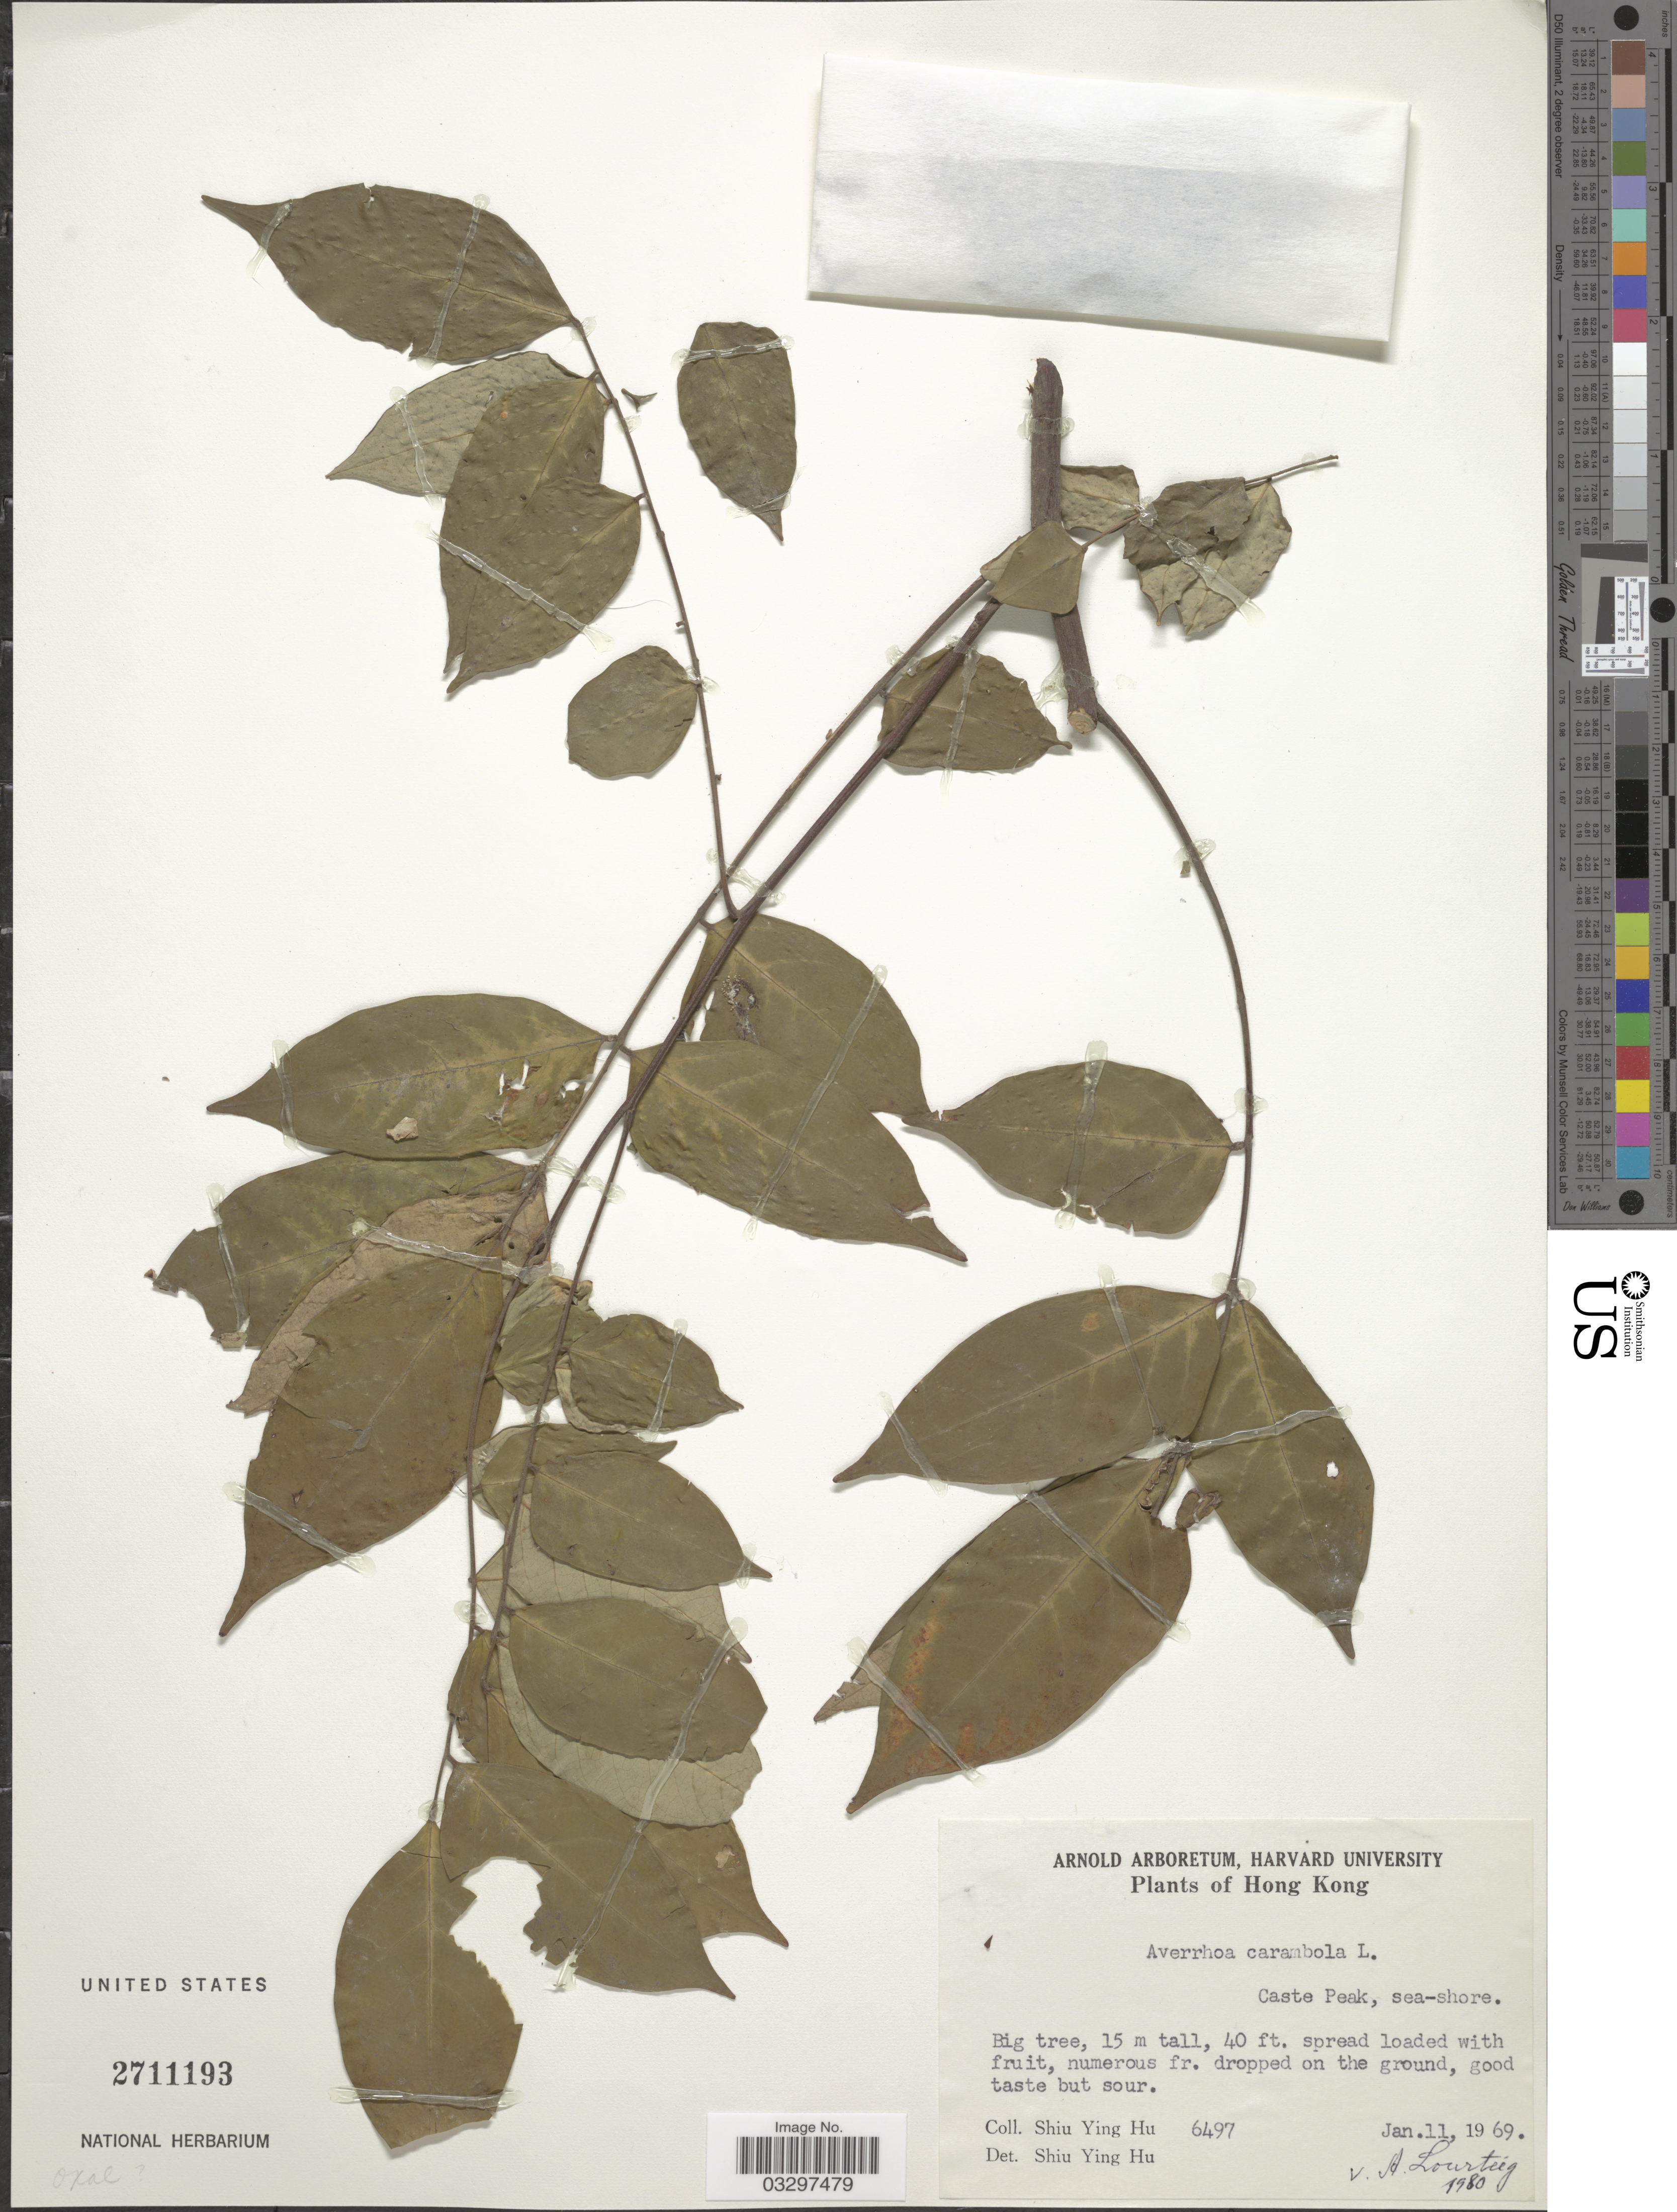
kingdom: Plantae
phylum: Tracheophyta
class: Magnoliopsida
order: Oxalidales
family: Oxalidaceae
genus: Averrhoa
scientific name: Averrhoa carambola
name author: L.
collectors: S. Y. Hu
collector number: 6497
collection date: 1969-01-11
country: China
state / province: Hong Kong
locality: Caste Peak, sea-shore.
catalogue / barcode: US 2711193